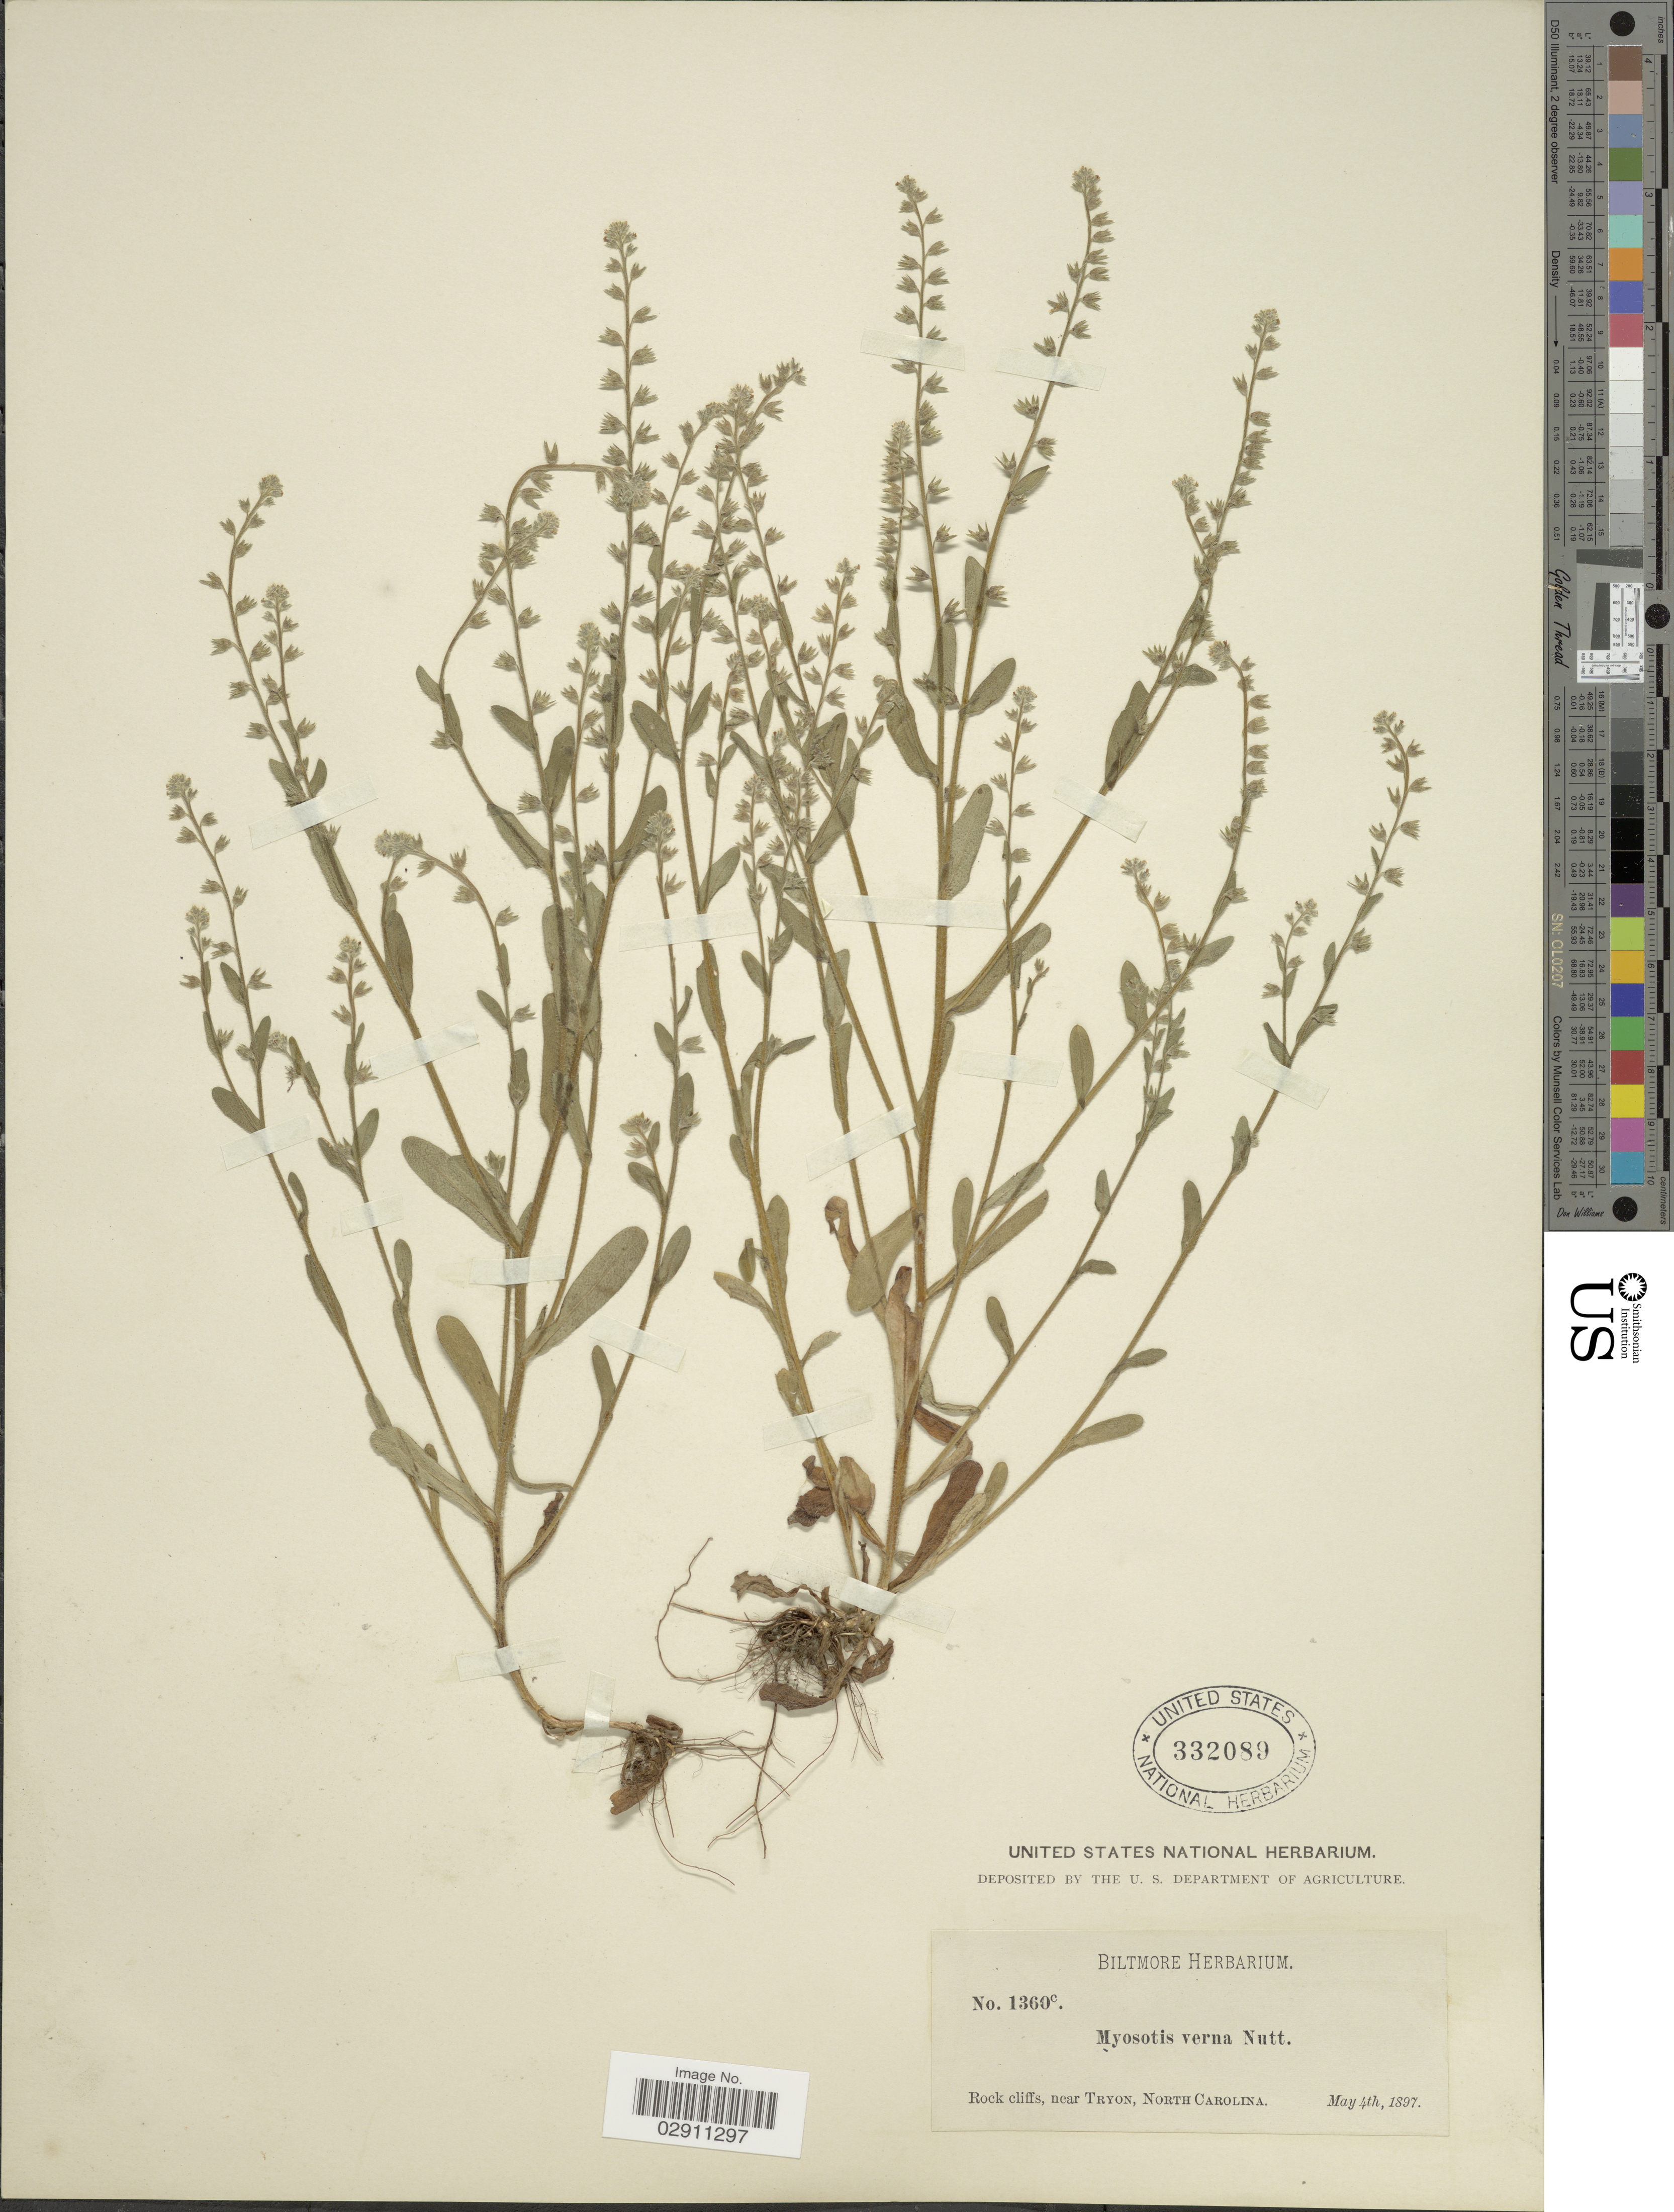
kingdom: Plantae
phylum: Tracheophyta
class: Magnoliopsida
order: Boraginales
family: Boraginaceae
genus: Myosotis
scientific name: Myosotis verna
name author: Nutt.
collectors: ex herb. Biltmore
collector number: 1360c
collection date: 1897-05-04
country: United States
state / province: North Carolina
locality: Near Tryon.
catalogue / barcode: US 332089